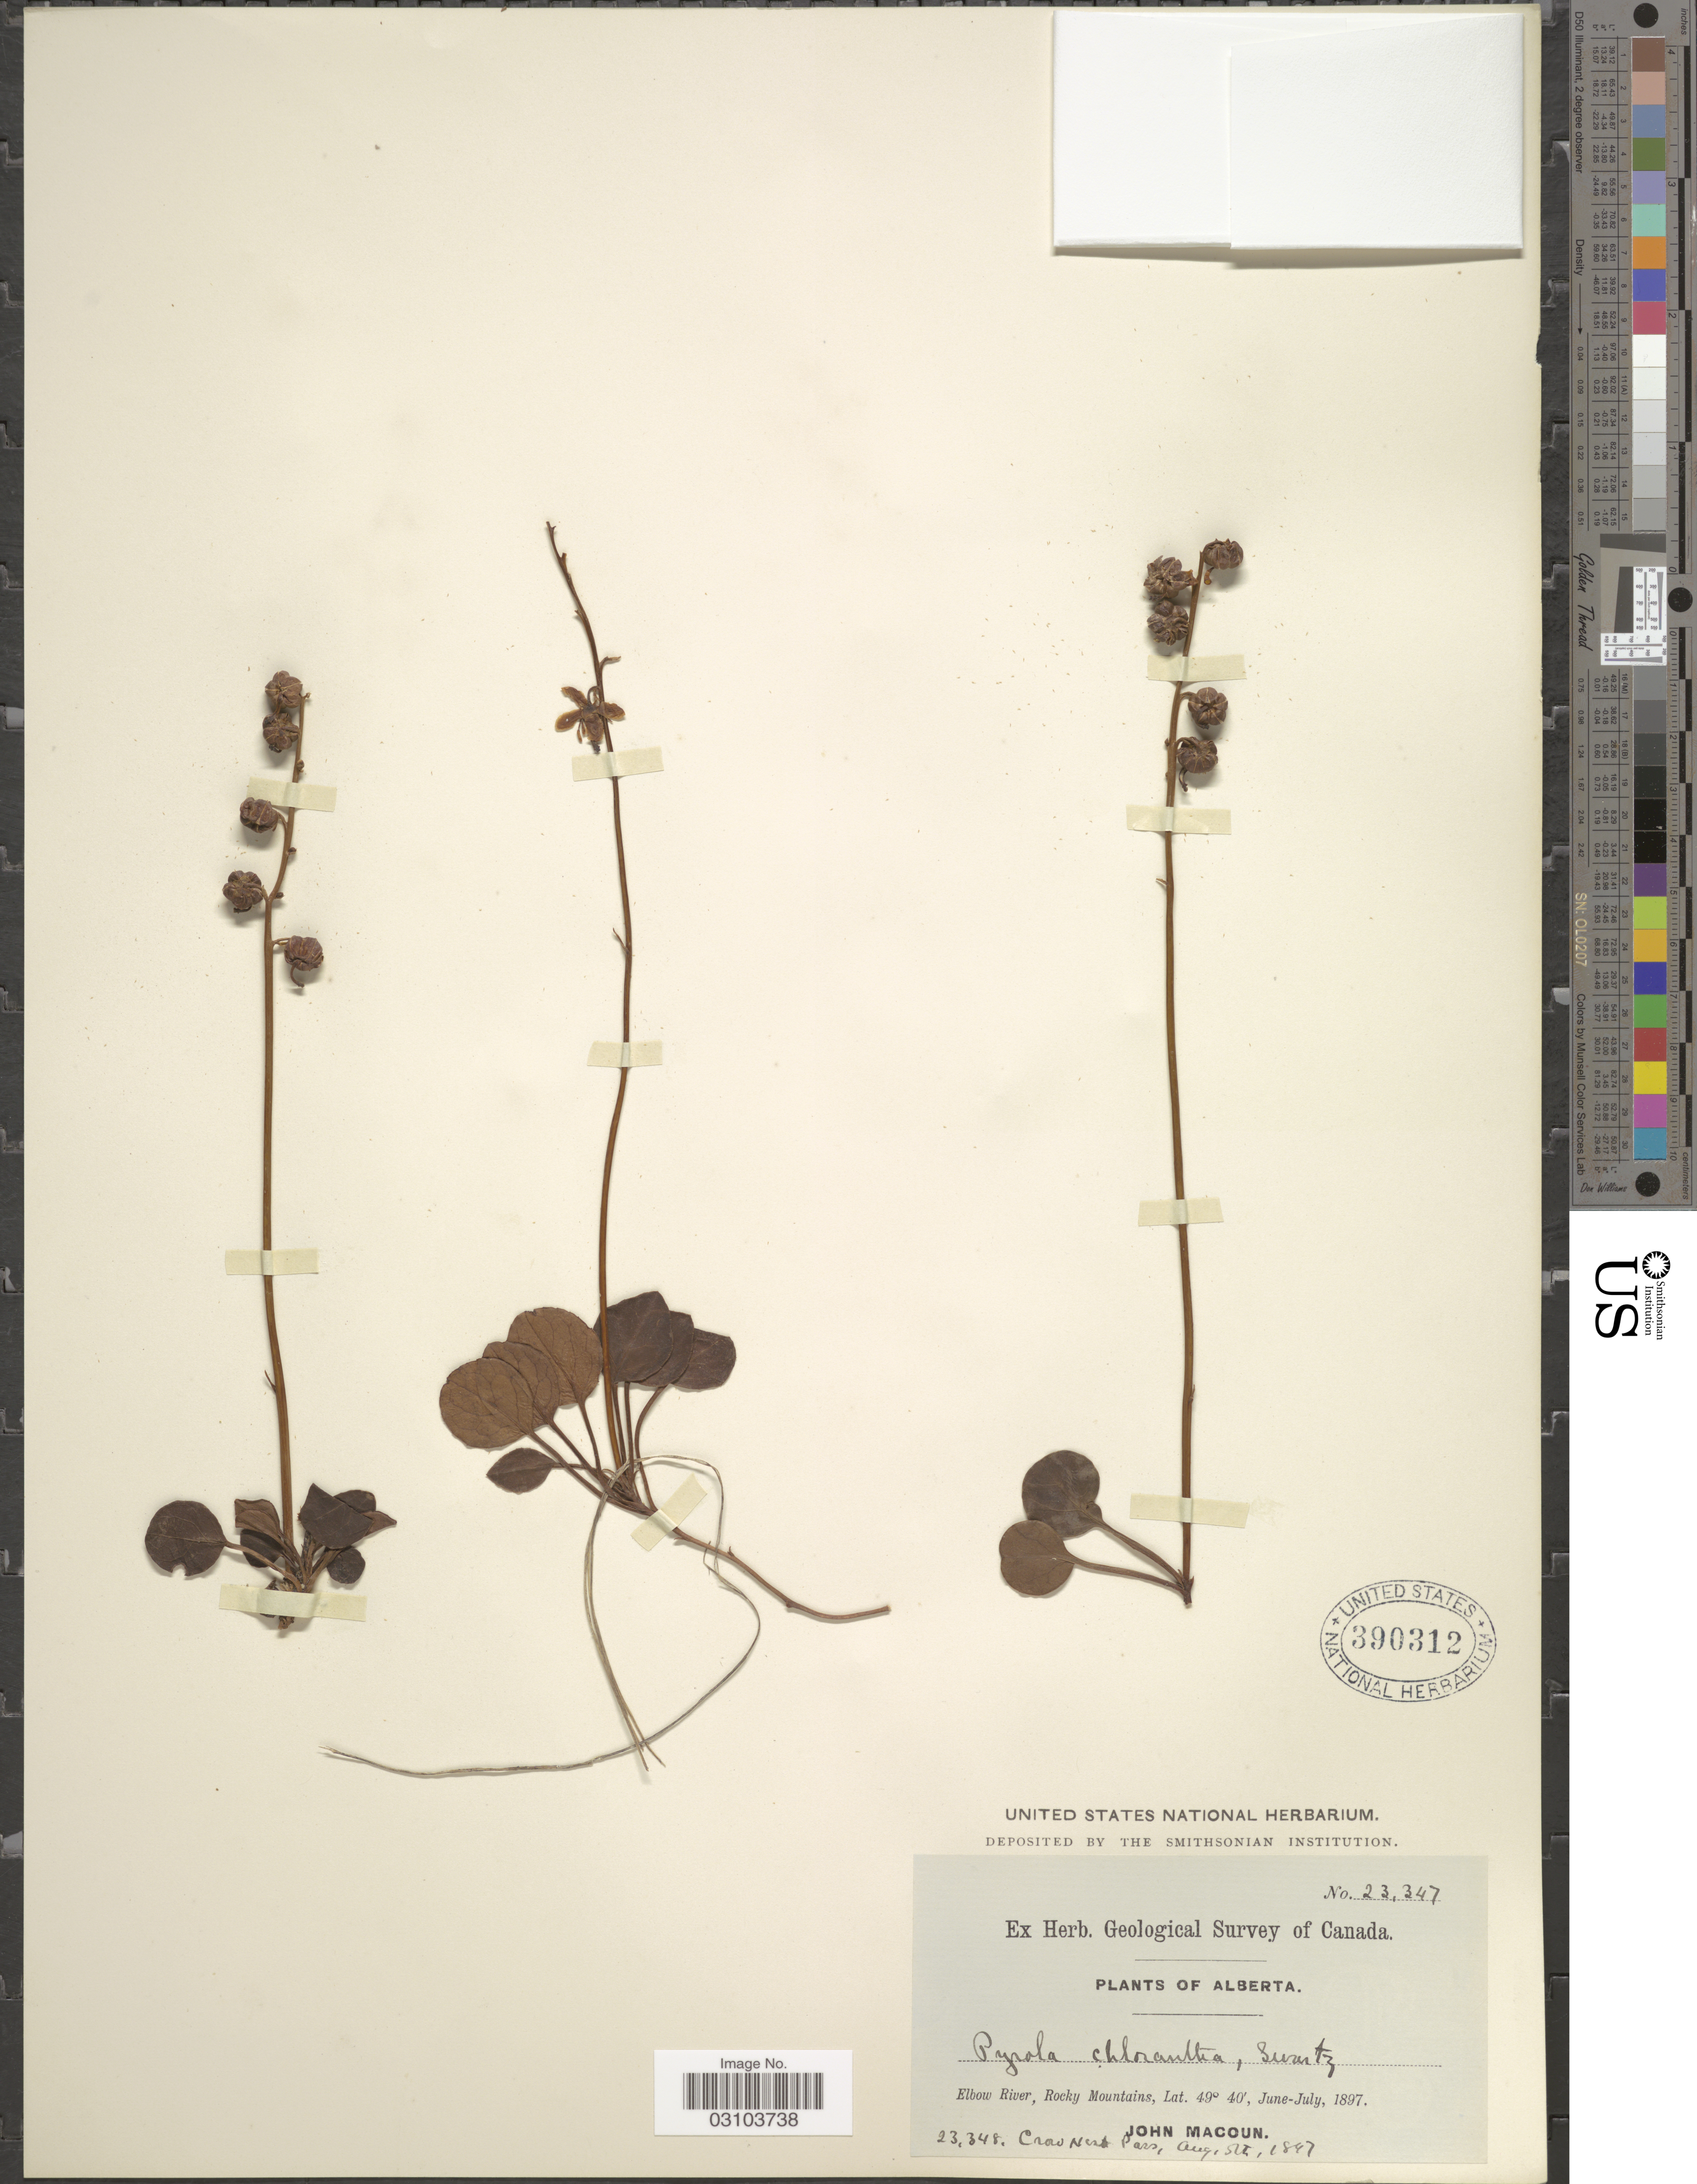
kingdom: Plantae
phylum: Tracheophyta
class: Magnoliopsida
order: Ericales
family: Ericaceae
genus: Pyrola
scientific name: Pyrola chlorantha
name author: Schweigg.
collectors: J. Macoun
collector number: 23347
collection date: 1897-08-05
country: Canada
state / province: Alberta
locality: Elbow River, Rocky Mountains.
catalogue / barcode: US 390312